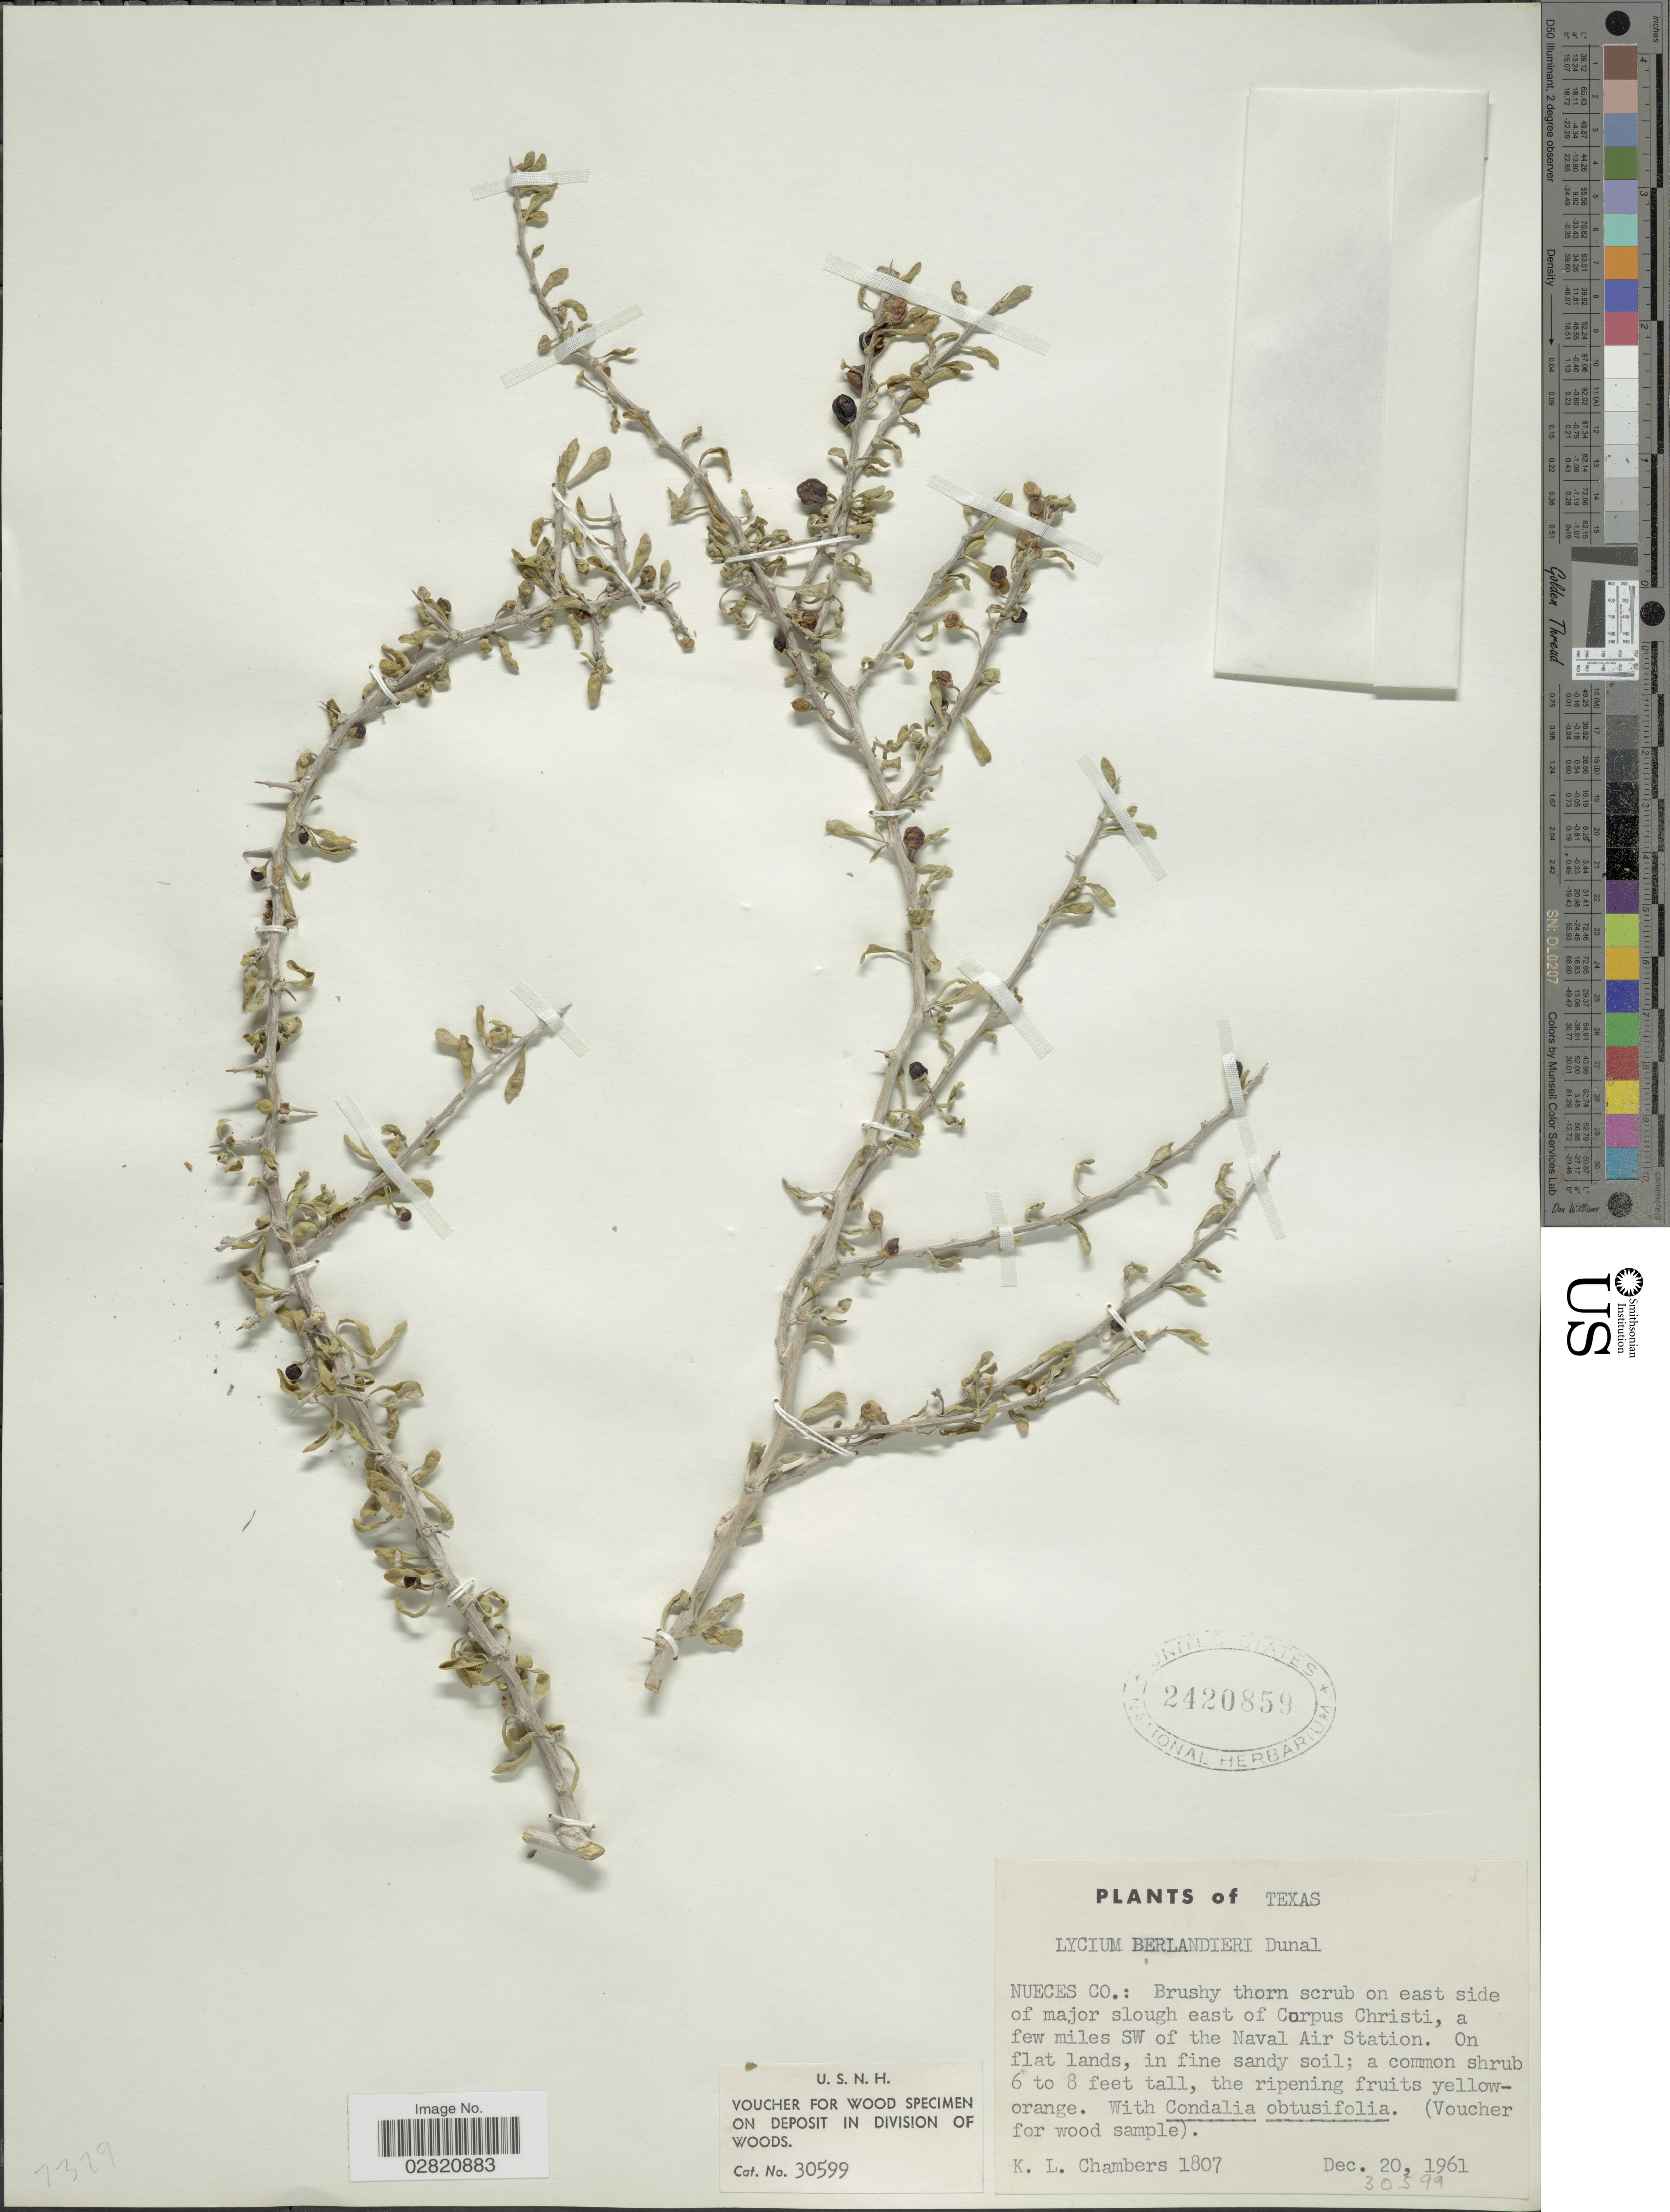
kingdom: Plantae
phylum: Tracheophyta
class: Magnoliopsida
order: Solanales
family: Solanaceae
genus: Lycium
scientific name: Lycium berlandieri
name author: Dunal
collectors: K. Chambers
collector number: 1807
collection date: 1961-12-20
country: United States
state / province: Texas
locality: Nueces Co.: Brushy thorn scrub on east side of major slough east of Corpus Christi, a few miles SW of the Naval Air Station.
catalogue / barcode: US 2420859